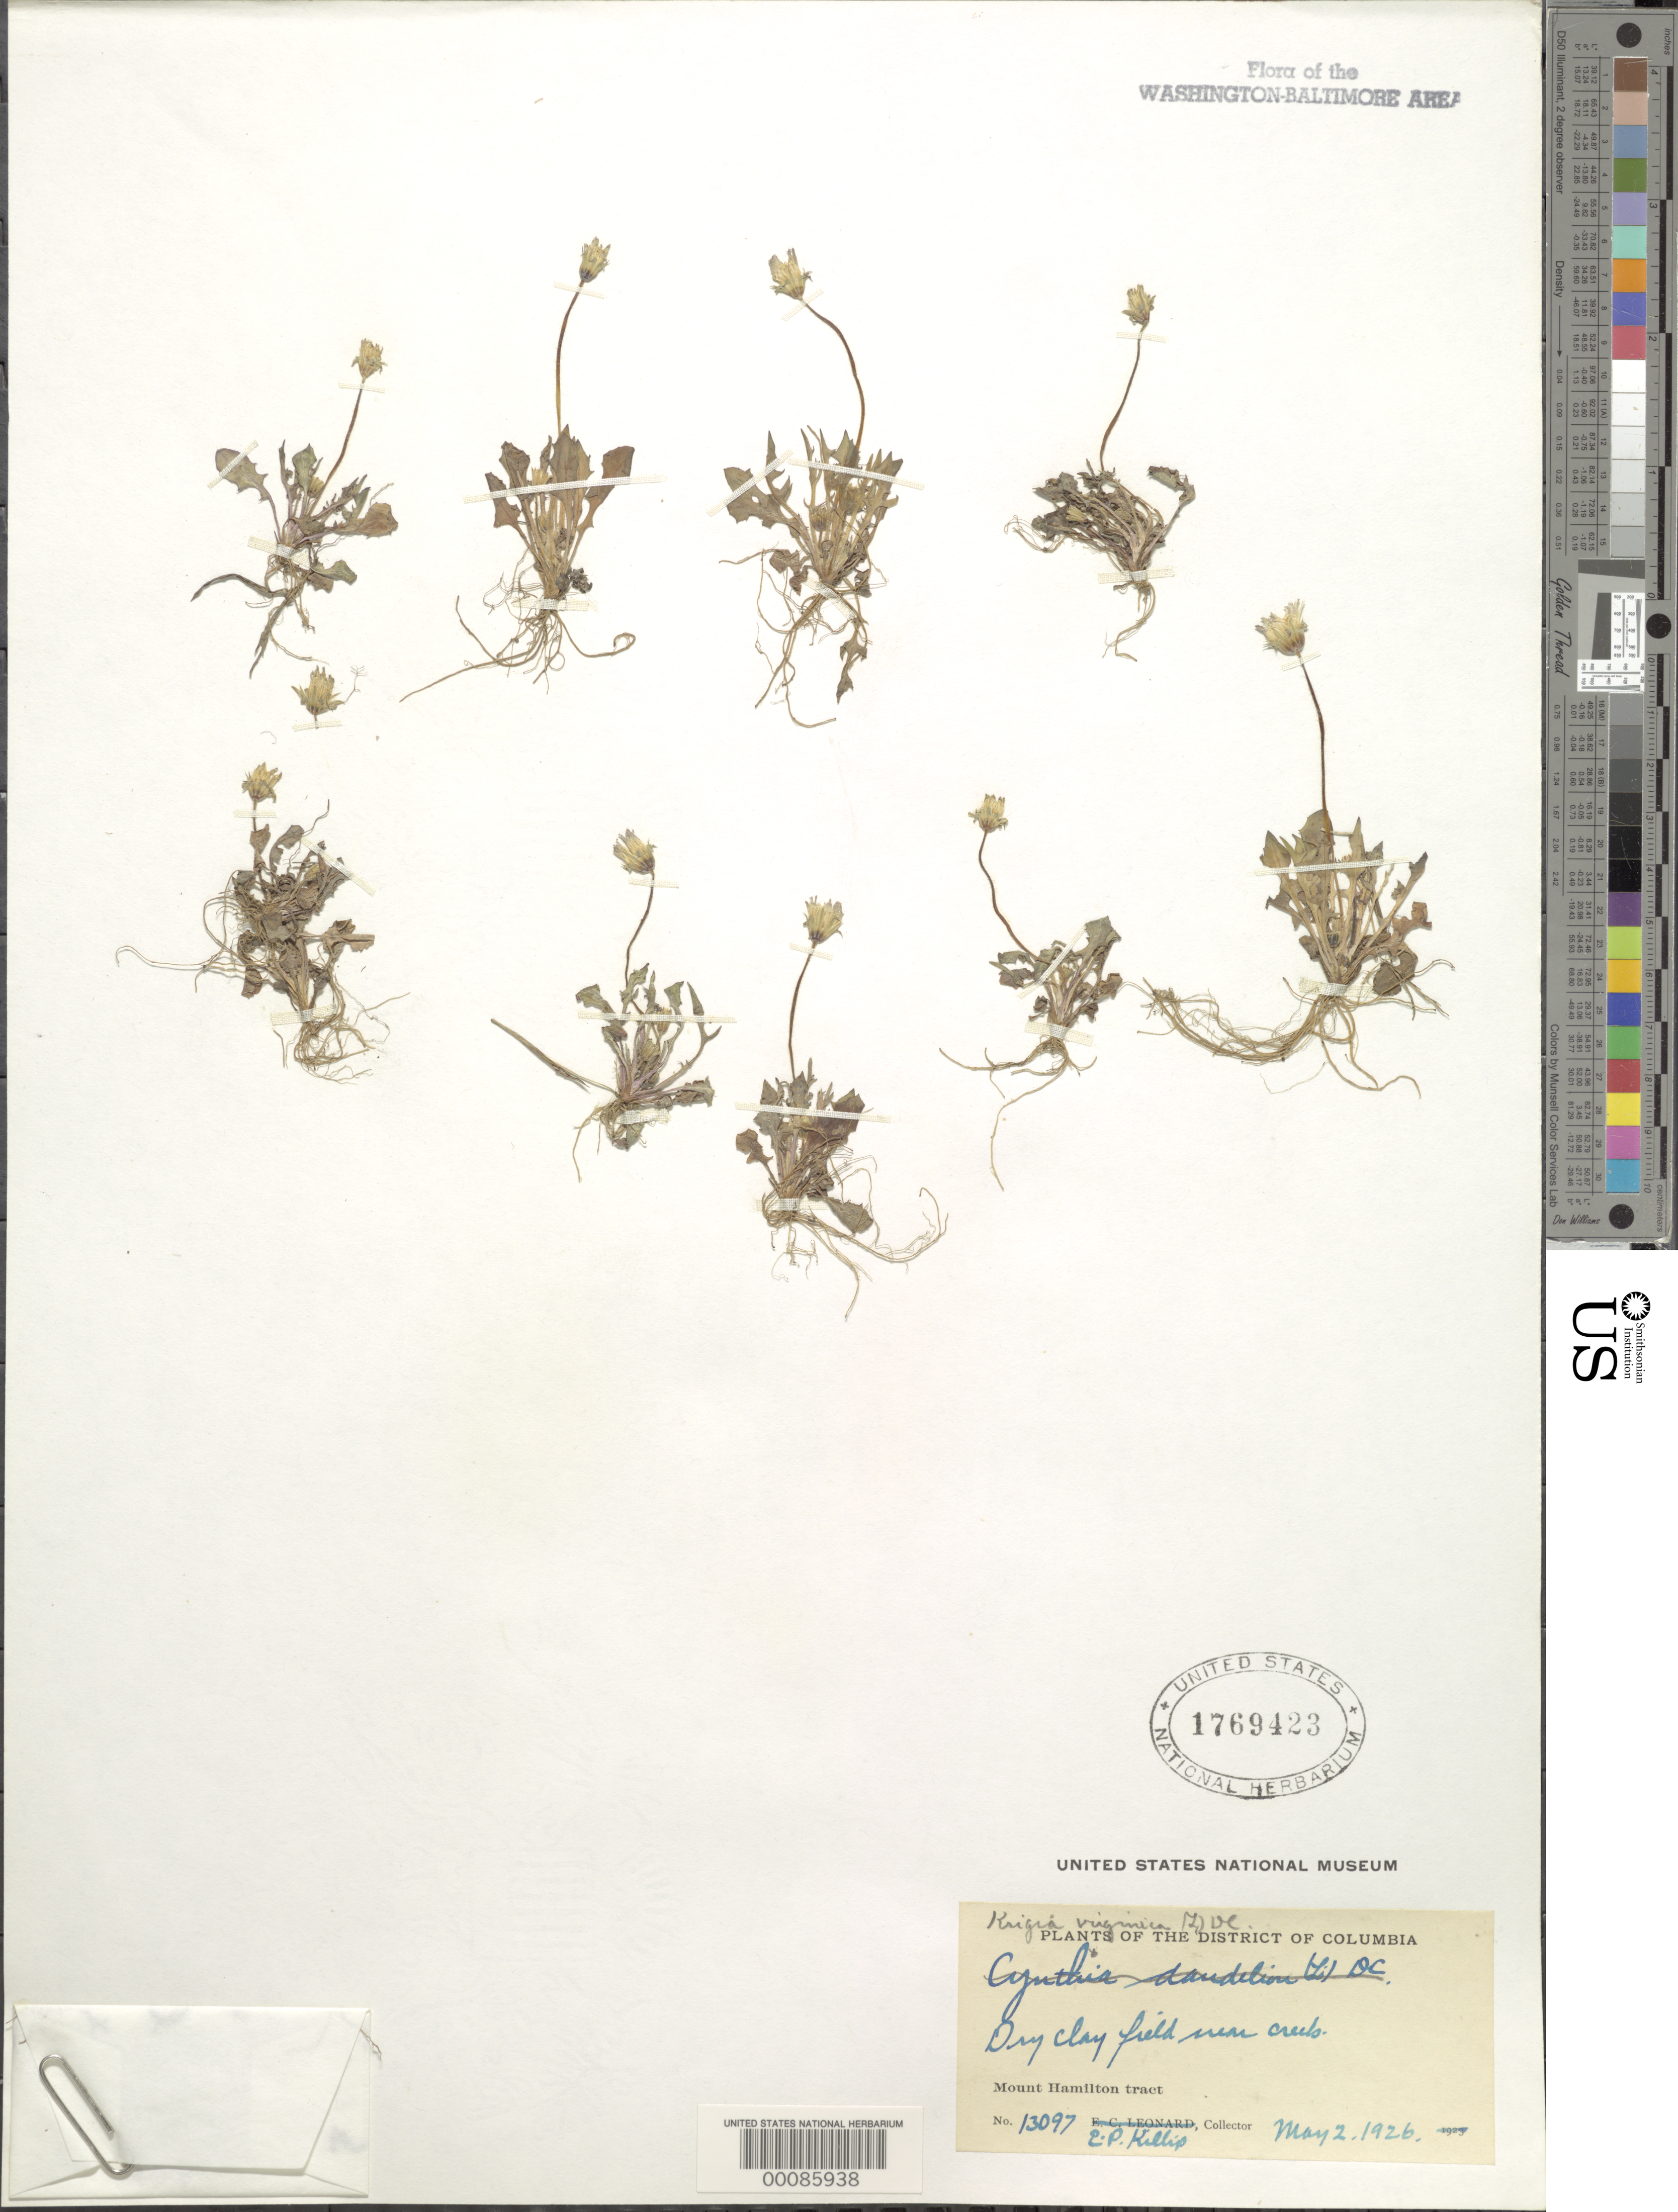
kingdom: Plantae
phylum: Tracheophyta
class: Magnoliopsida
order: Asterales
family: Asteraceae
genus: Krigia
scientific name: Krigia virginica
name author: (L.) Willd.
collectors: E. P. Killip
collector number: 13097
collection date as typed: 02 May 1926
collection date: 1926-05-02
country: United States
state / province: District of Columbia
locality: Mount Hamilton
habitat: Dry clay field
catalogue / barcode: US 1769423